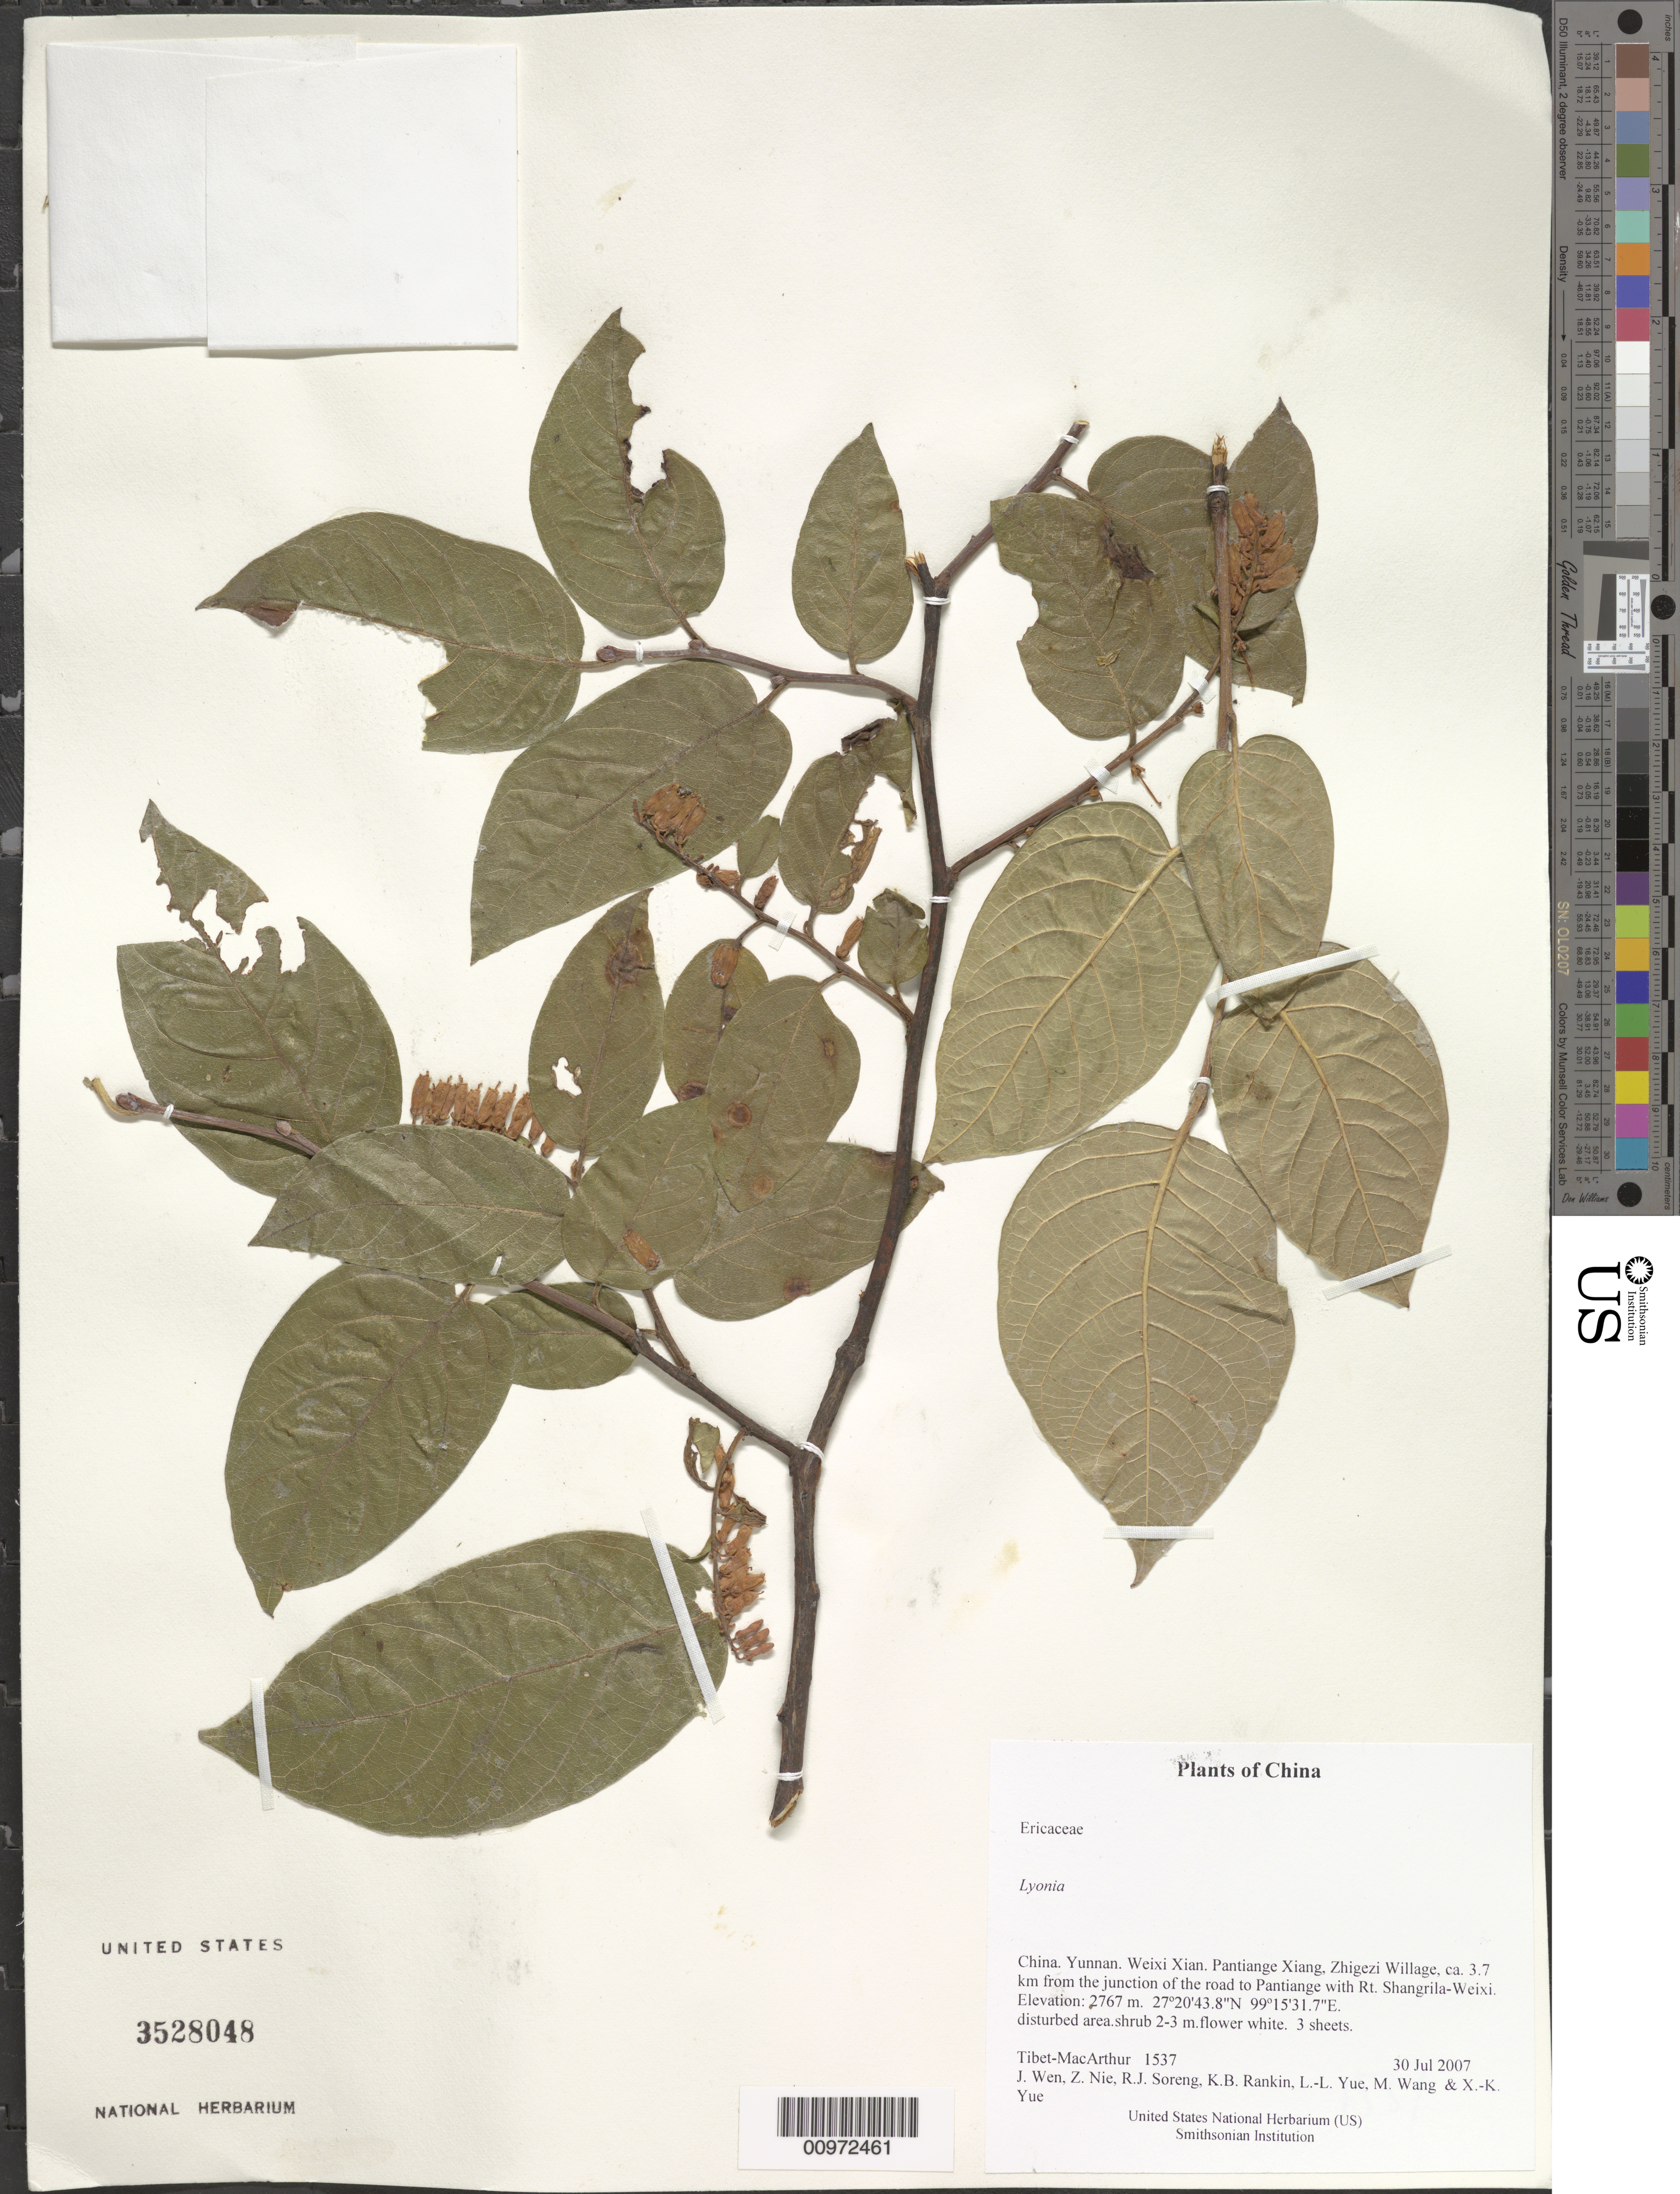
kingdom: Plantae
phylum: Tracheophyta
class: Magnoliopsida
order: Ericales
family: Ericaceae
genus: Lyonia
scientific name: Lyonia sp.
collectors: Tibet-MacArthur, J. Wen, Z. Nie, R. J. Soreng, K. Rankin, L. Yue, M. Wang & X. Yue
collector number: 1537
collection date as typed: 30 Jul 2007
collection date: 2007-07-30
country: China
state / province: Yunnan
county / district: Weixi Xian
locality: Pantiange Xiang, Zhigezi Willage, ca. 3.7 km from the junction of the road to Pantiange with Rt. Shangrila-Weixi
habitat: disturbed area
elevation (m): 2767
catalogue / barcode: US 3528048